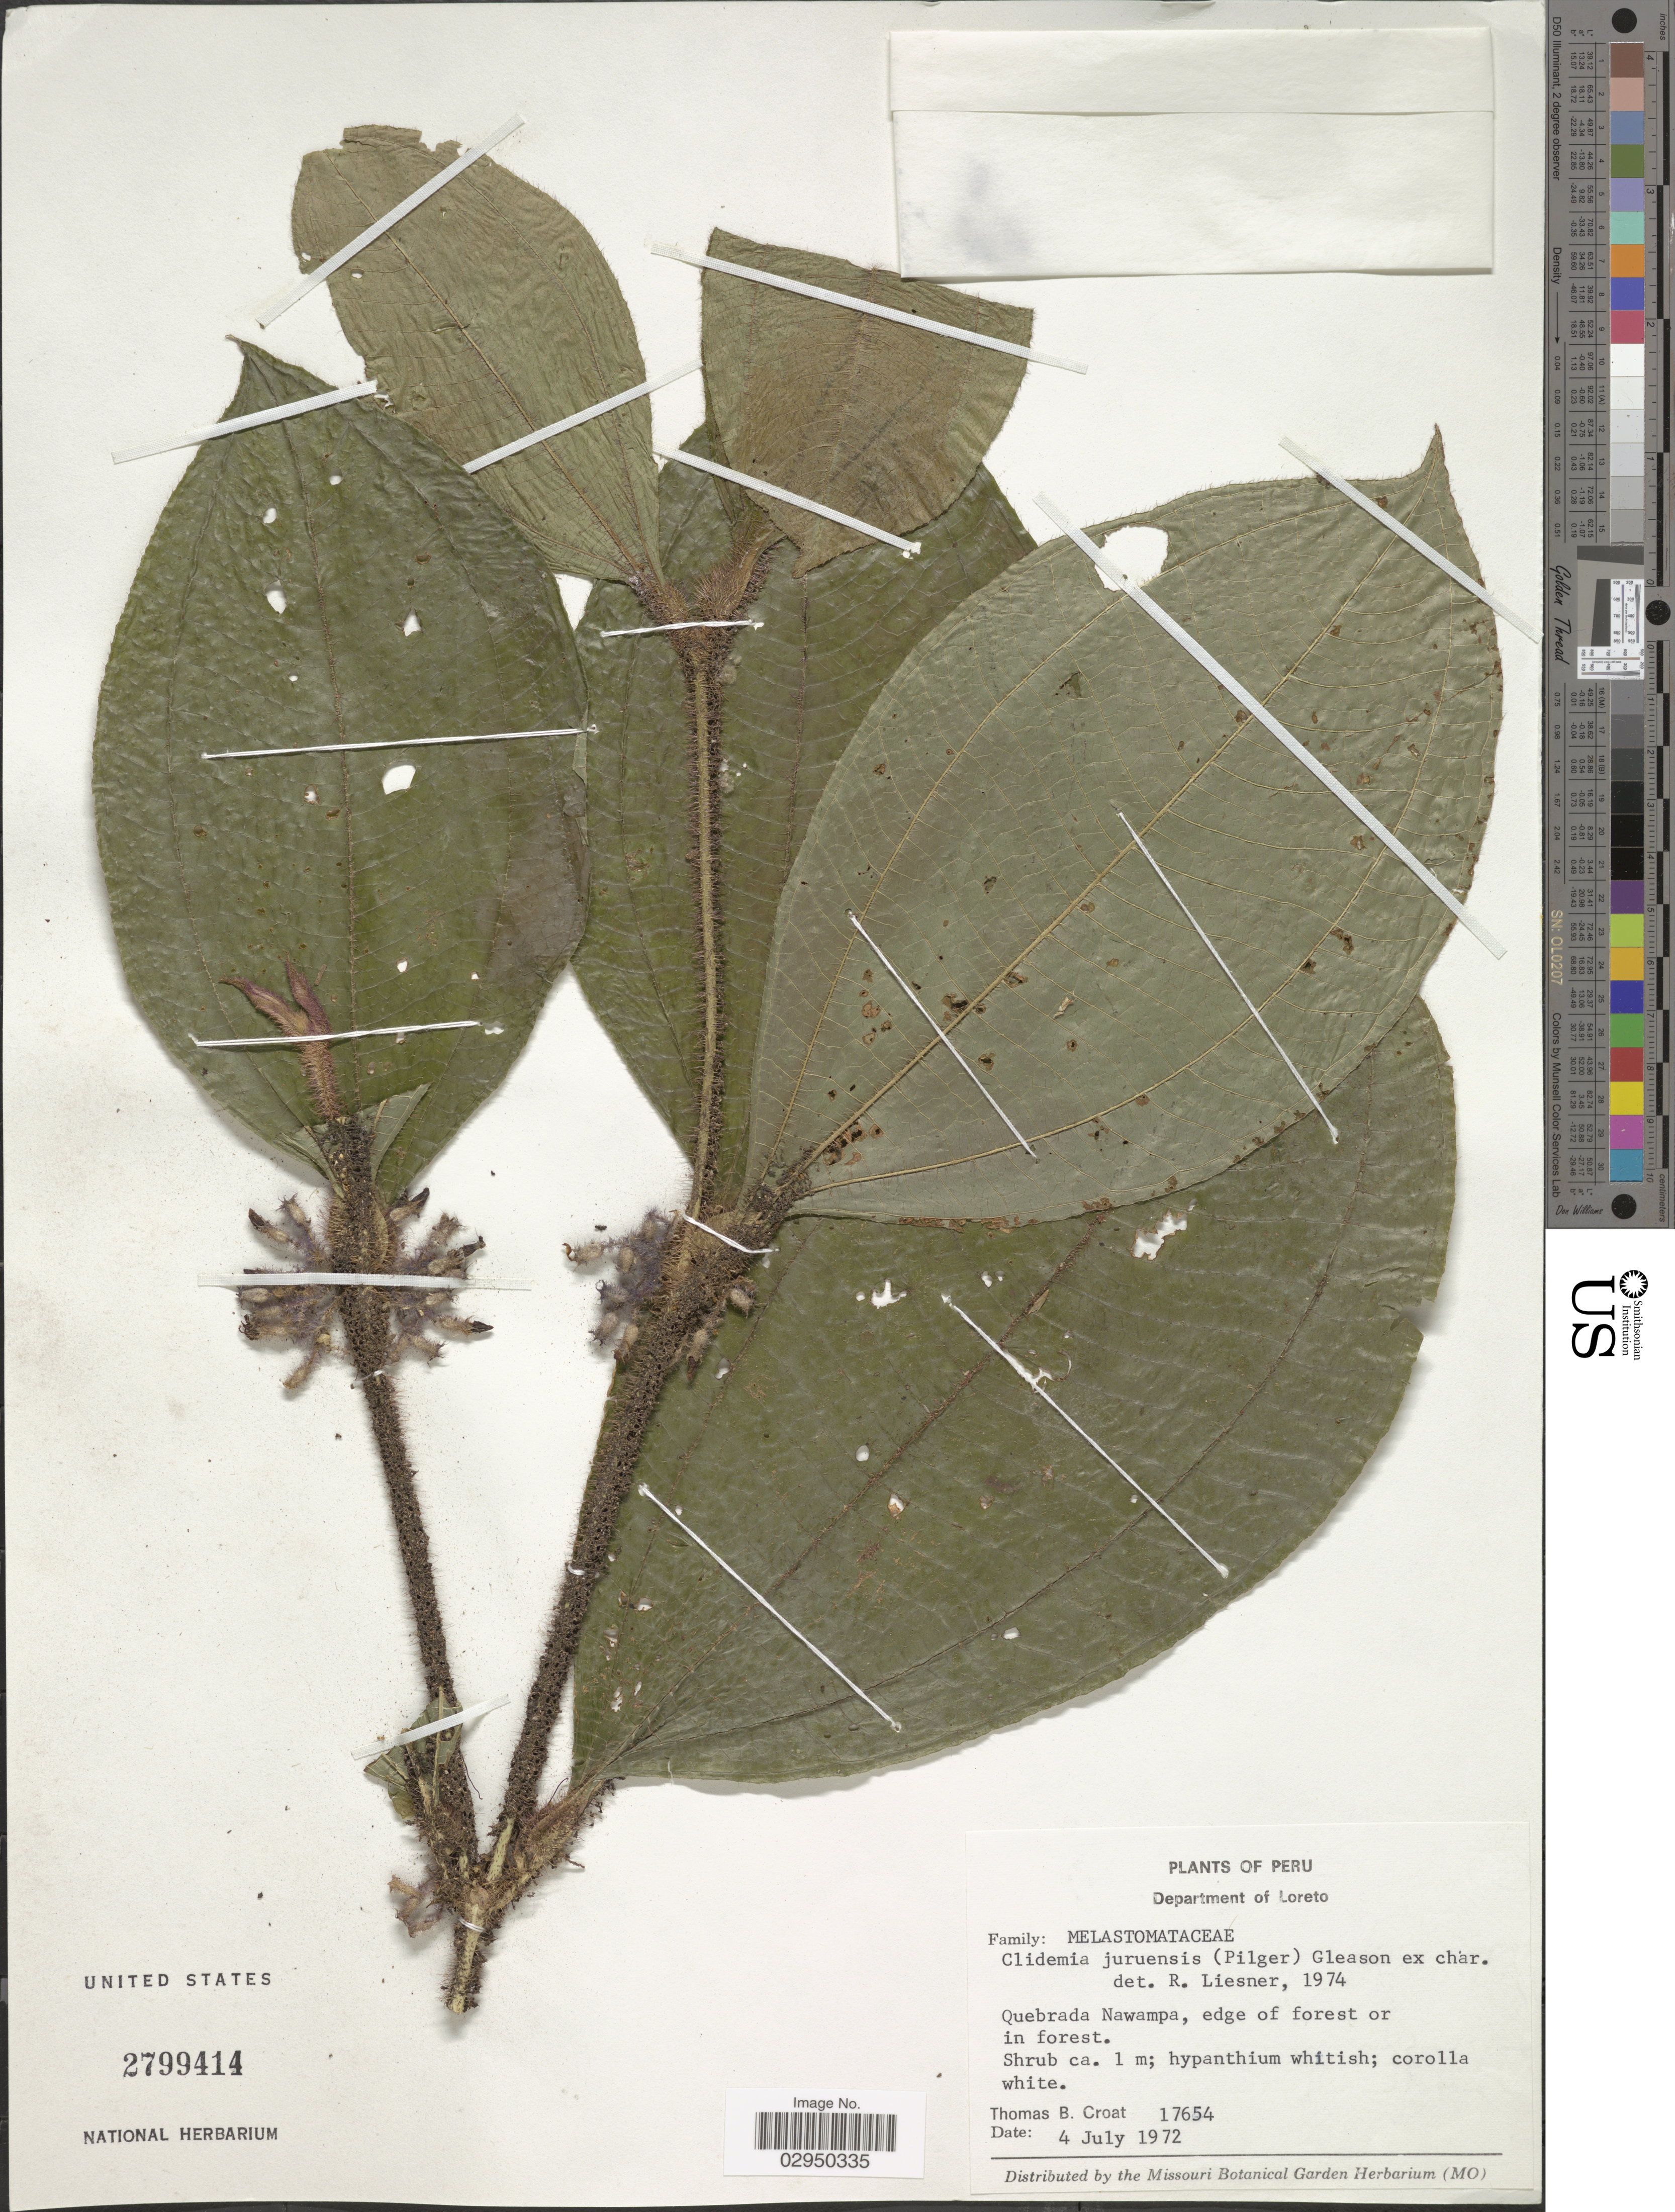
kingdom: Plantae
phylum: Tracheophyta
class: Magnoliopsida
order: Myrtales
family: Melastomataceae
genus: Clidemia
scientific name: Clidemia juruensis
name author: (Pilg.) Gleason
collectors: T. B. Croat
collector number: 17654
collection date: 1972-07-04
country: Peru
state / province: Loreto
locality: Department of Loreto. Quebrada Nawampa, edge of forest or in forest.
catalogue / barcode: US 2799414